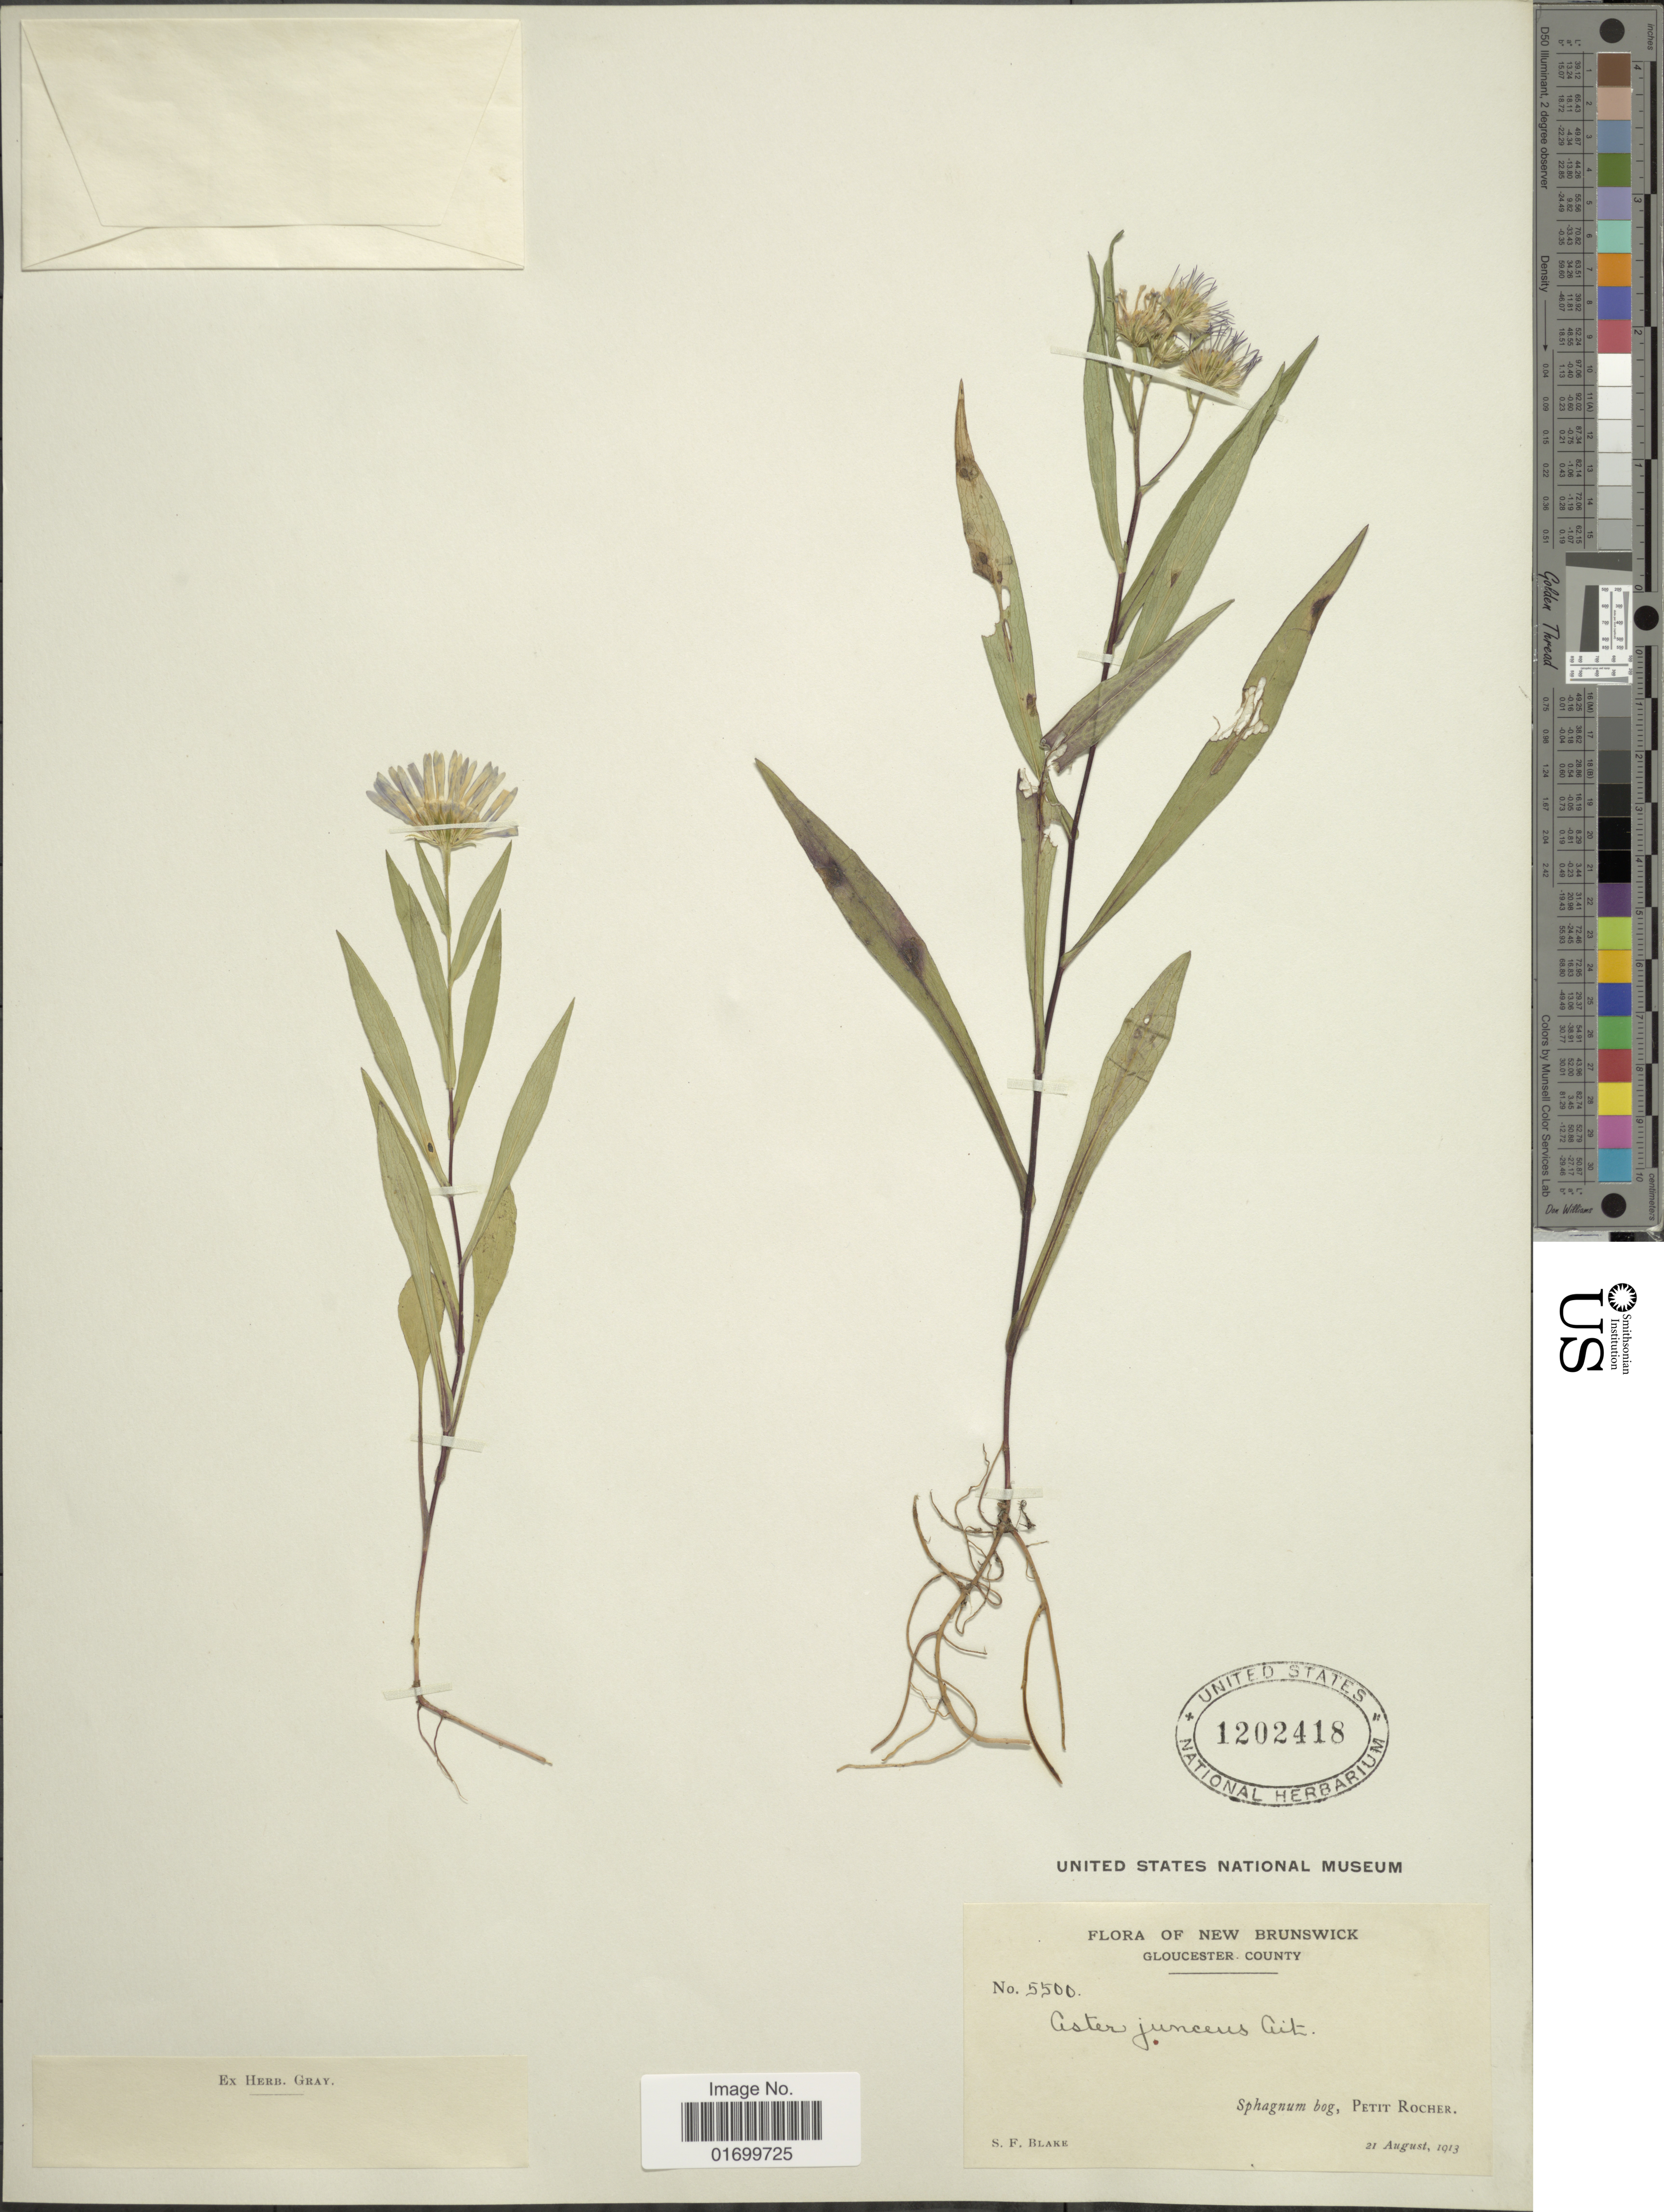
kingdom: Plantae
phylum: Tracheophyta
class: Magnoliopsida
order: Asterales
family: Asteraceae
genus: Symphyotrichum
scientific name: Symphyotrichum boreale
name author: (Torr. & A. Gray) Á. Löve & D. Löve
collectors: S. Blake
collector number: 5500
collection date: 1913-08-21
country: Canada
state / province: New Brunswick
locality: Gloucester County, Sphagnum bog, Petit Rocher.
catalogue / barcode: US 1202418